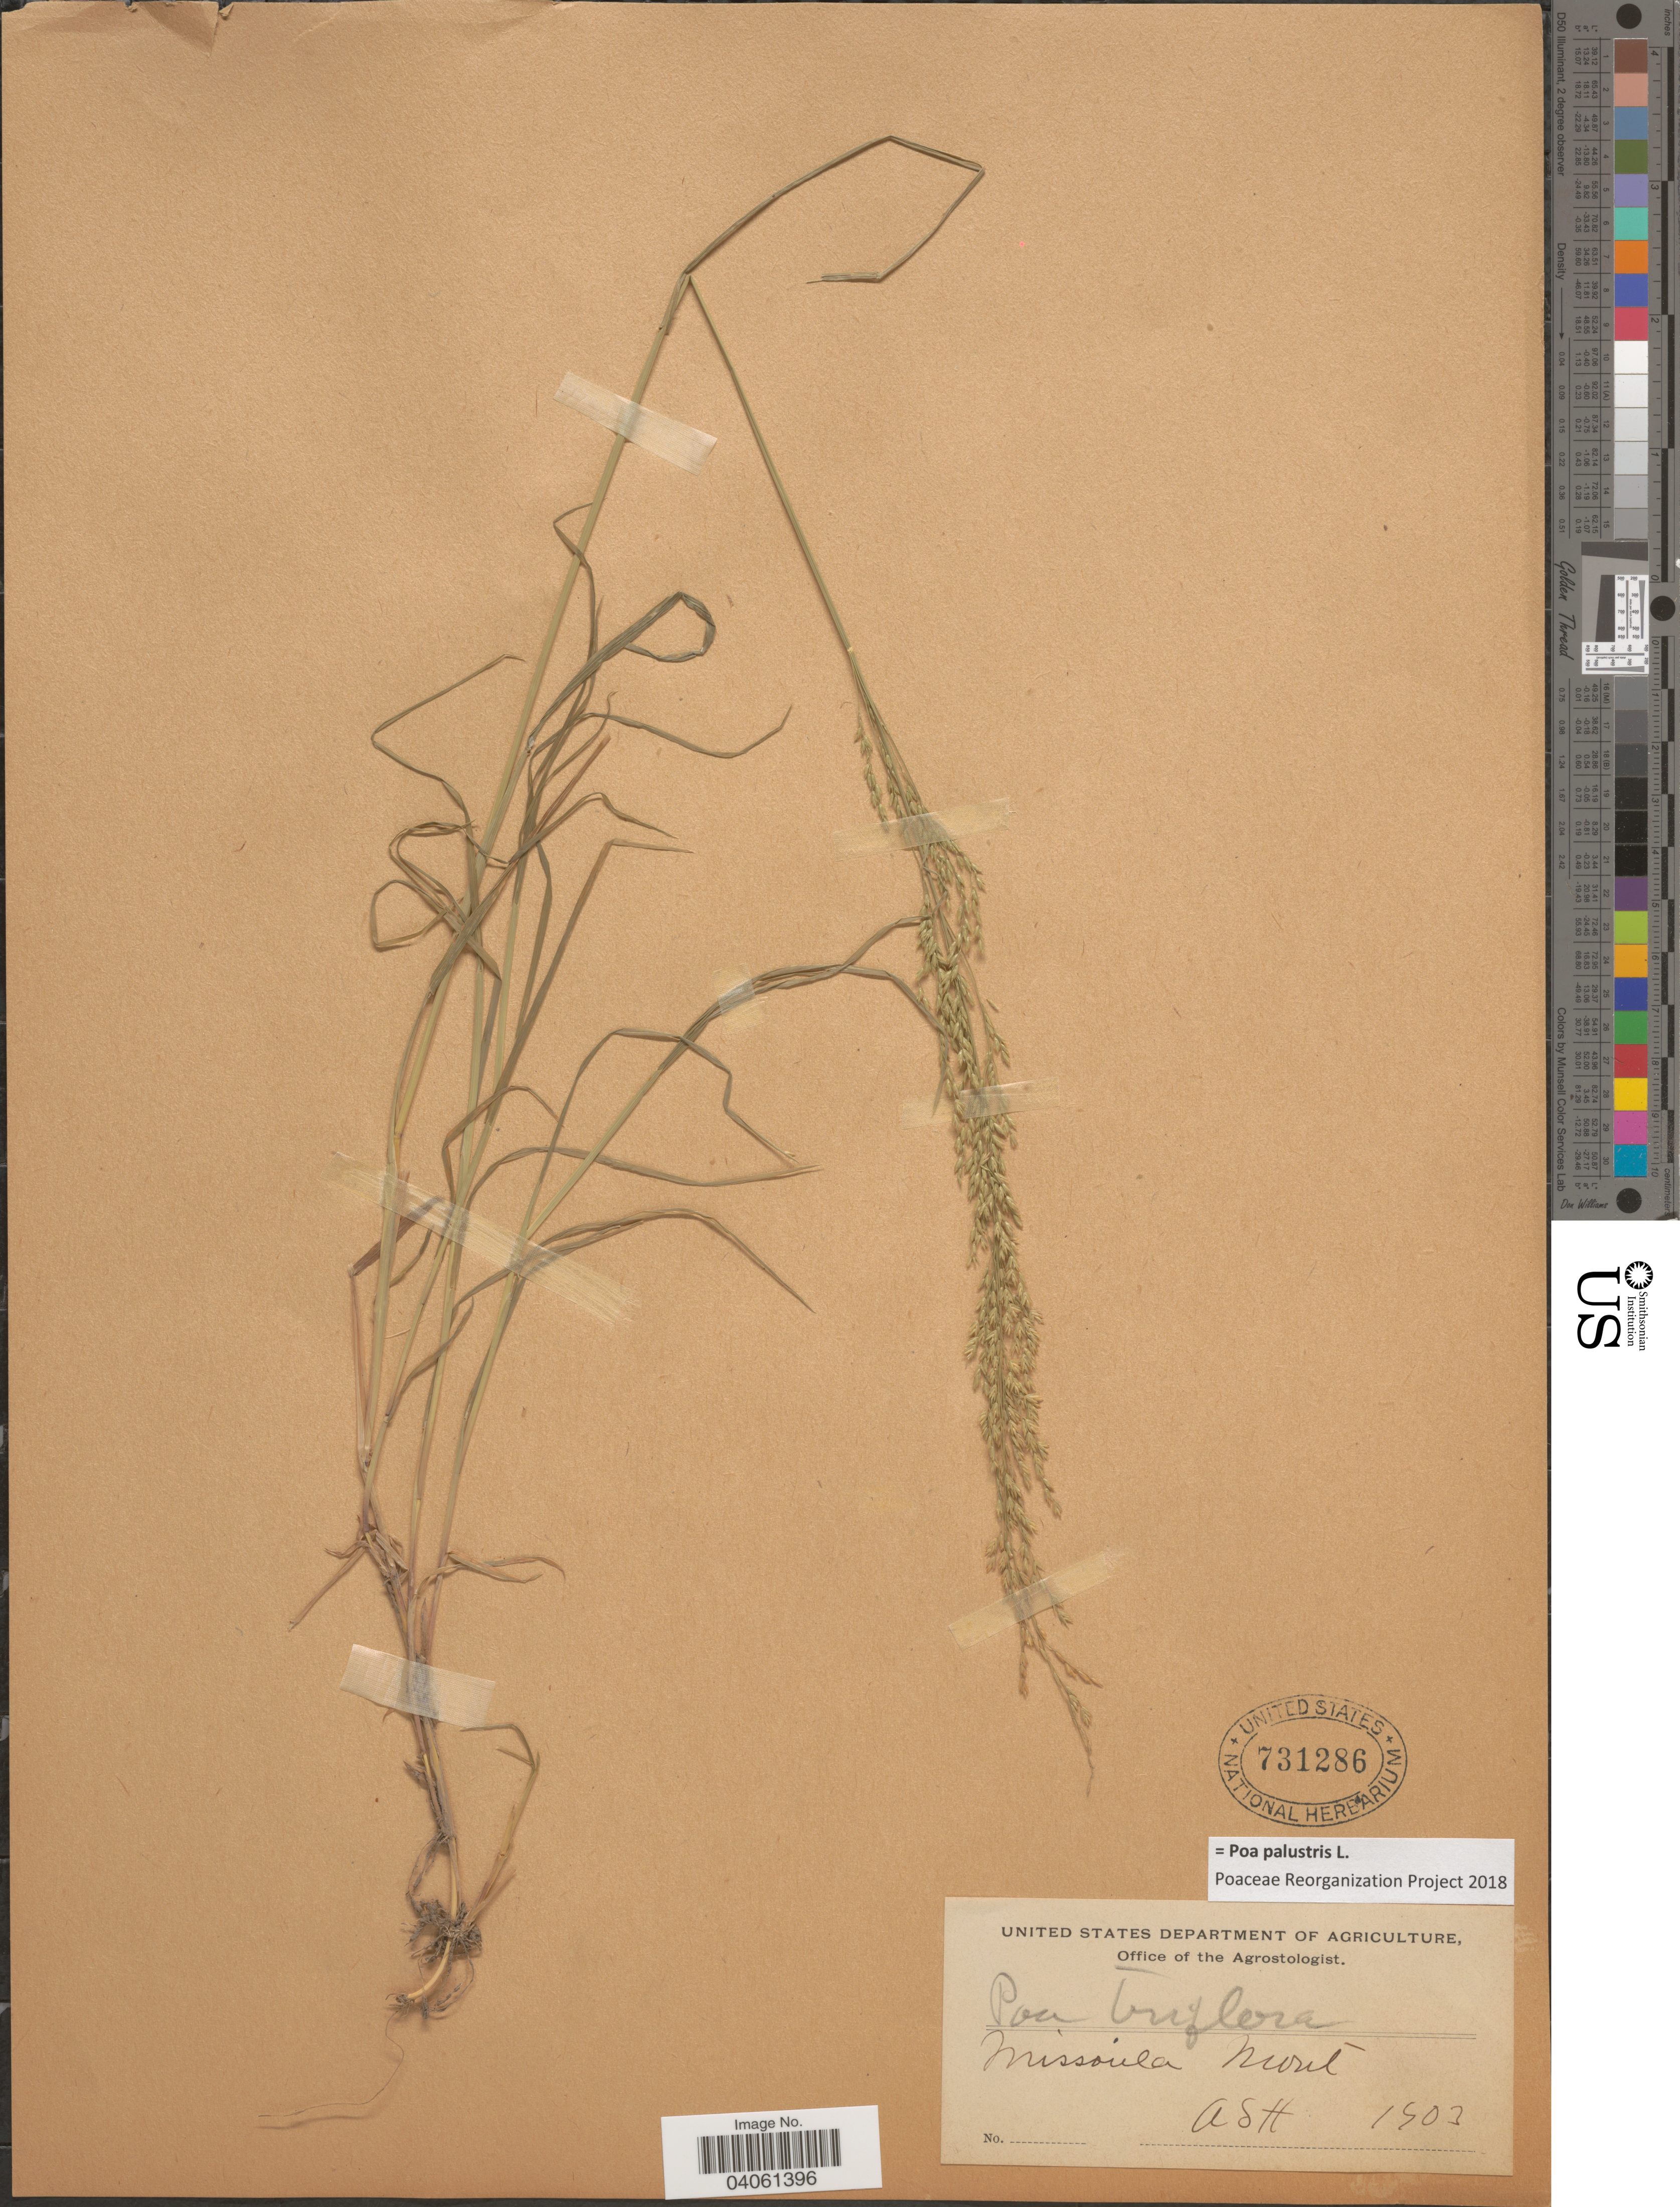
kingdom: Plantae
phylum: Tracheophyta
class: Liliopsida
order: Poales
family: Poaceae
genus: Poa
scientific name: Poa palustris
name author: L.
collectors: A. H.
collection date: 1903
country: United States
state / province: Montana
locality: Missoula.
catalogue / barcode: US 731286